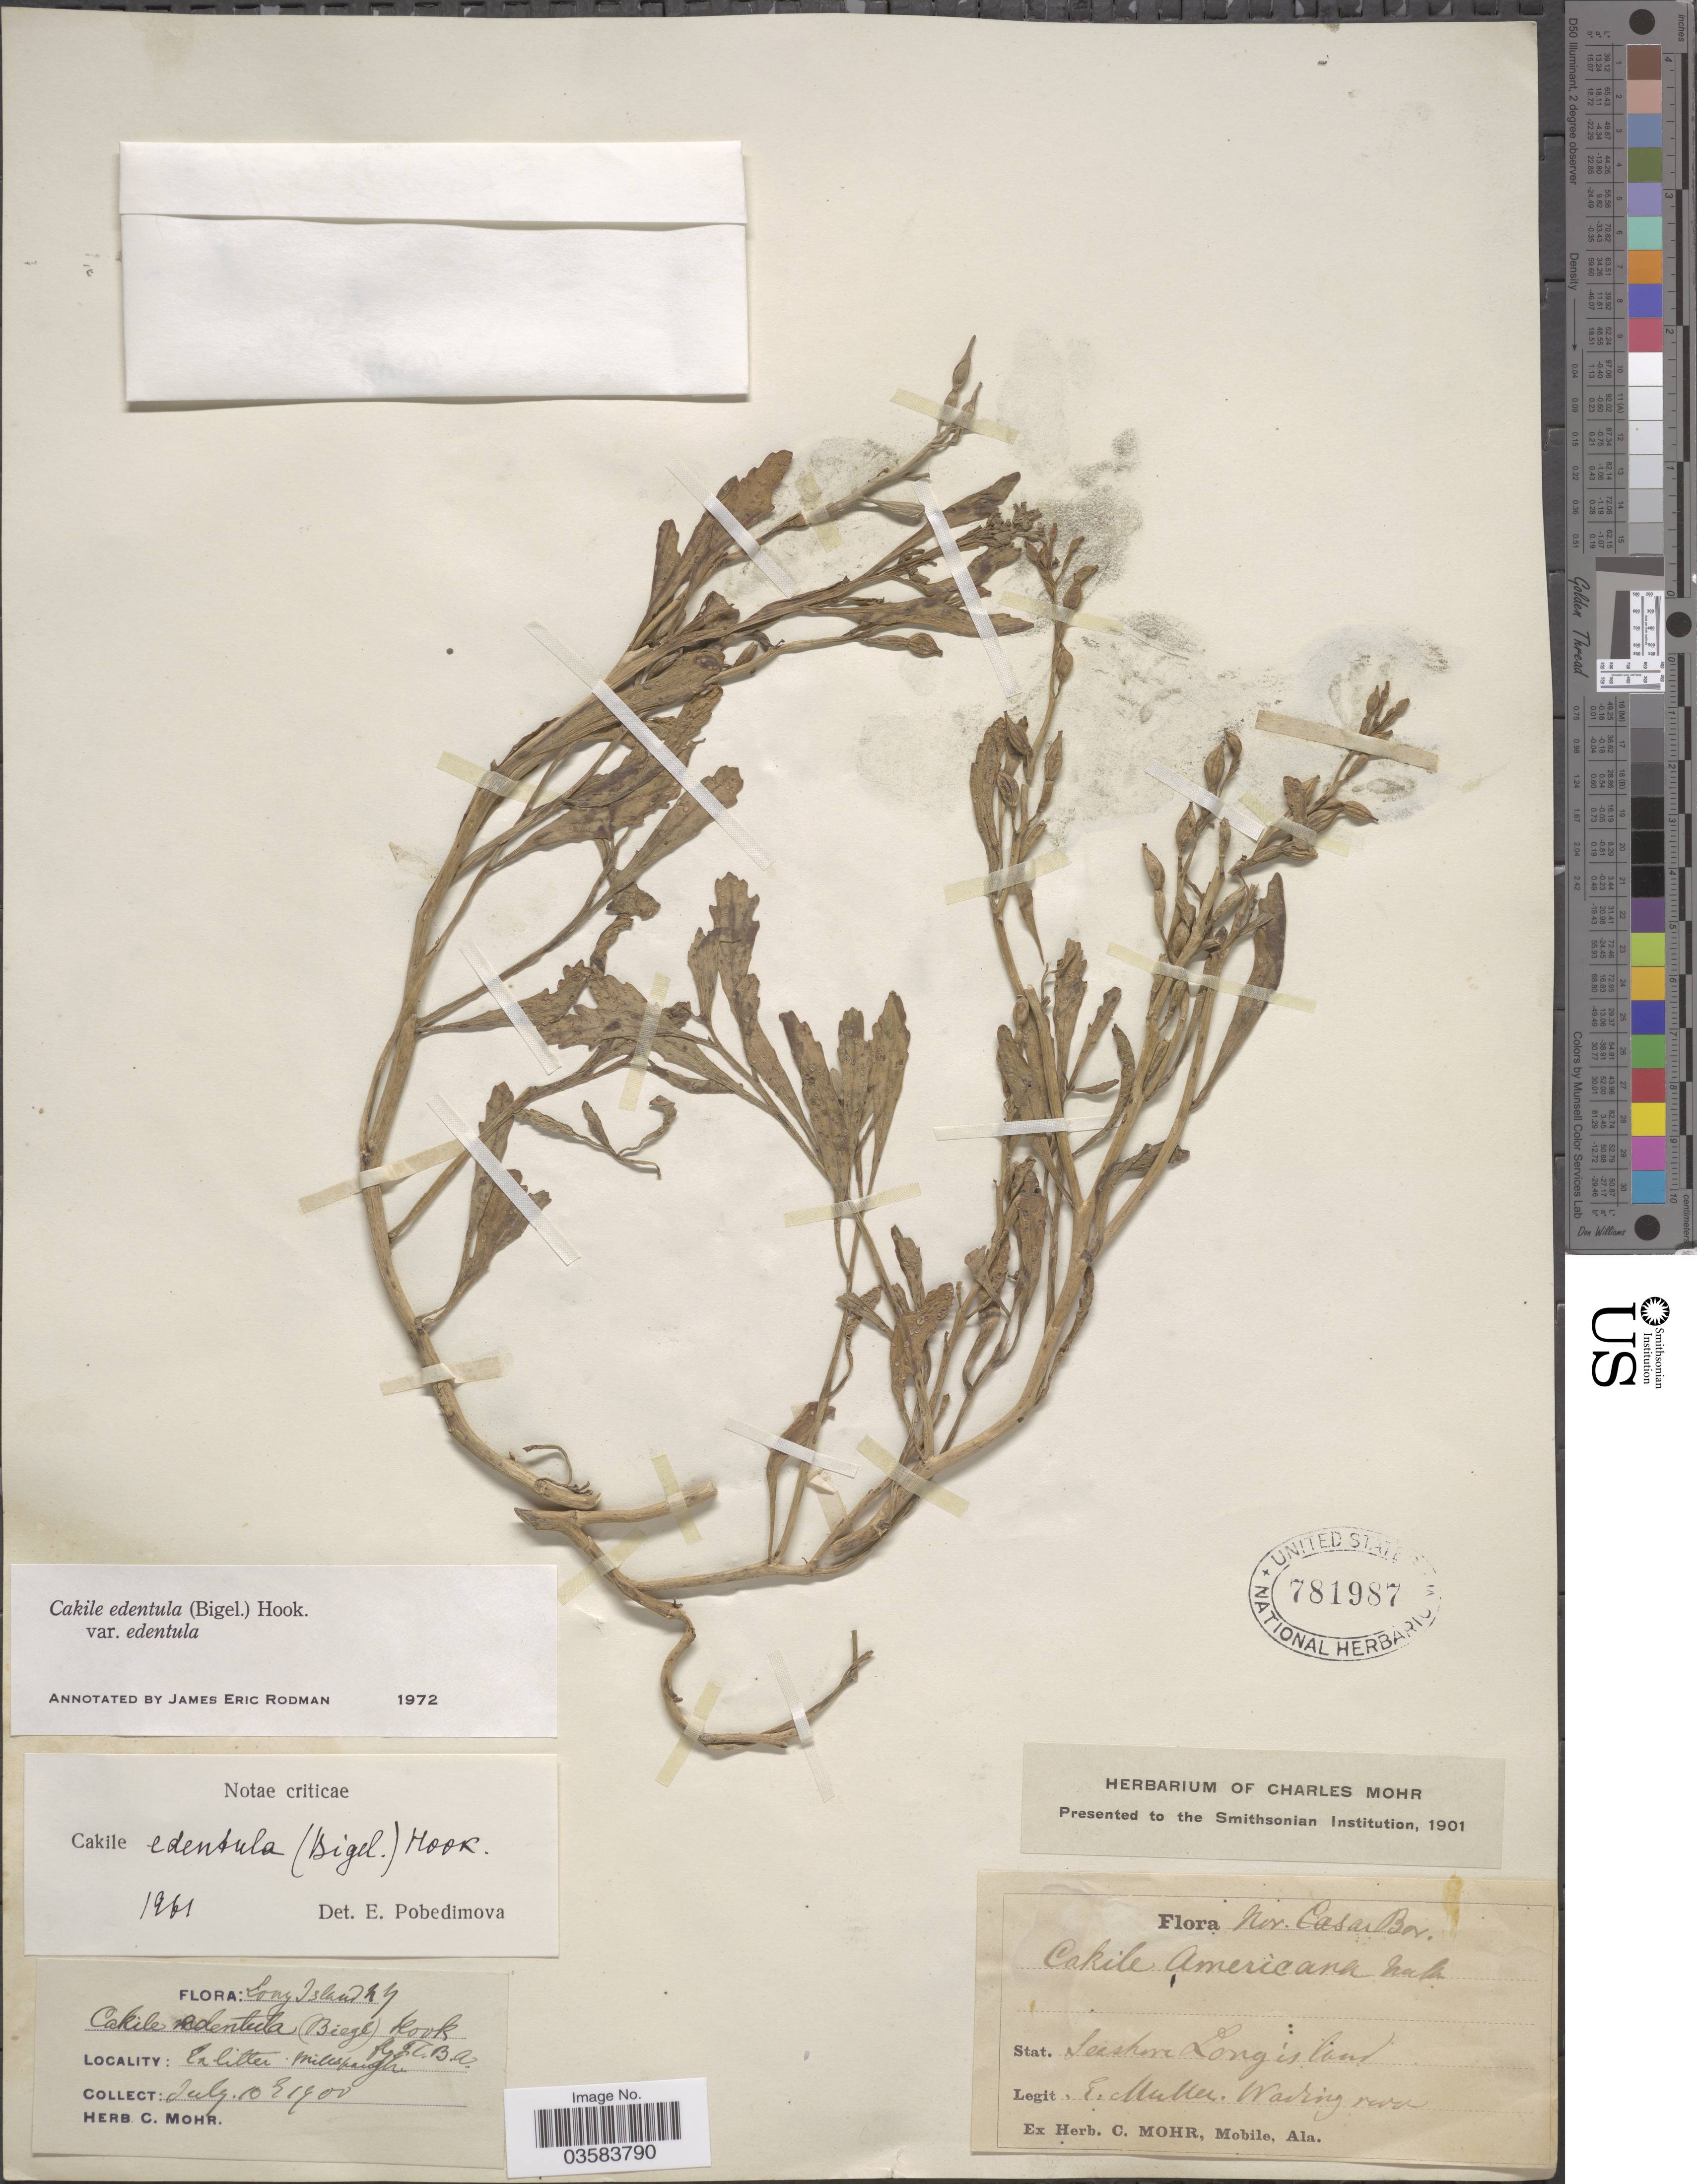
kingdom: Plantae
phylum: Tracheophyta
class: Magnoliopsida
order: Brassicales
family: Brassicaceae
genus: Cakile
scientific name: Cakile edentula var. edentula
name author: (Bigelow) Hook.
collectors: E. Müller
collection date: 1900-07-10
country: United States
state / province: New York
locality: Seashore Long island Wading river. Enlitter Milesbaugh. [interpreted]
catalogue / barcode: US 781987